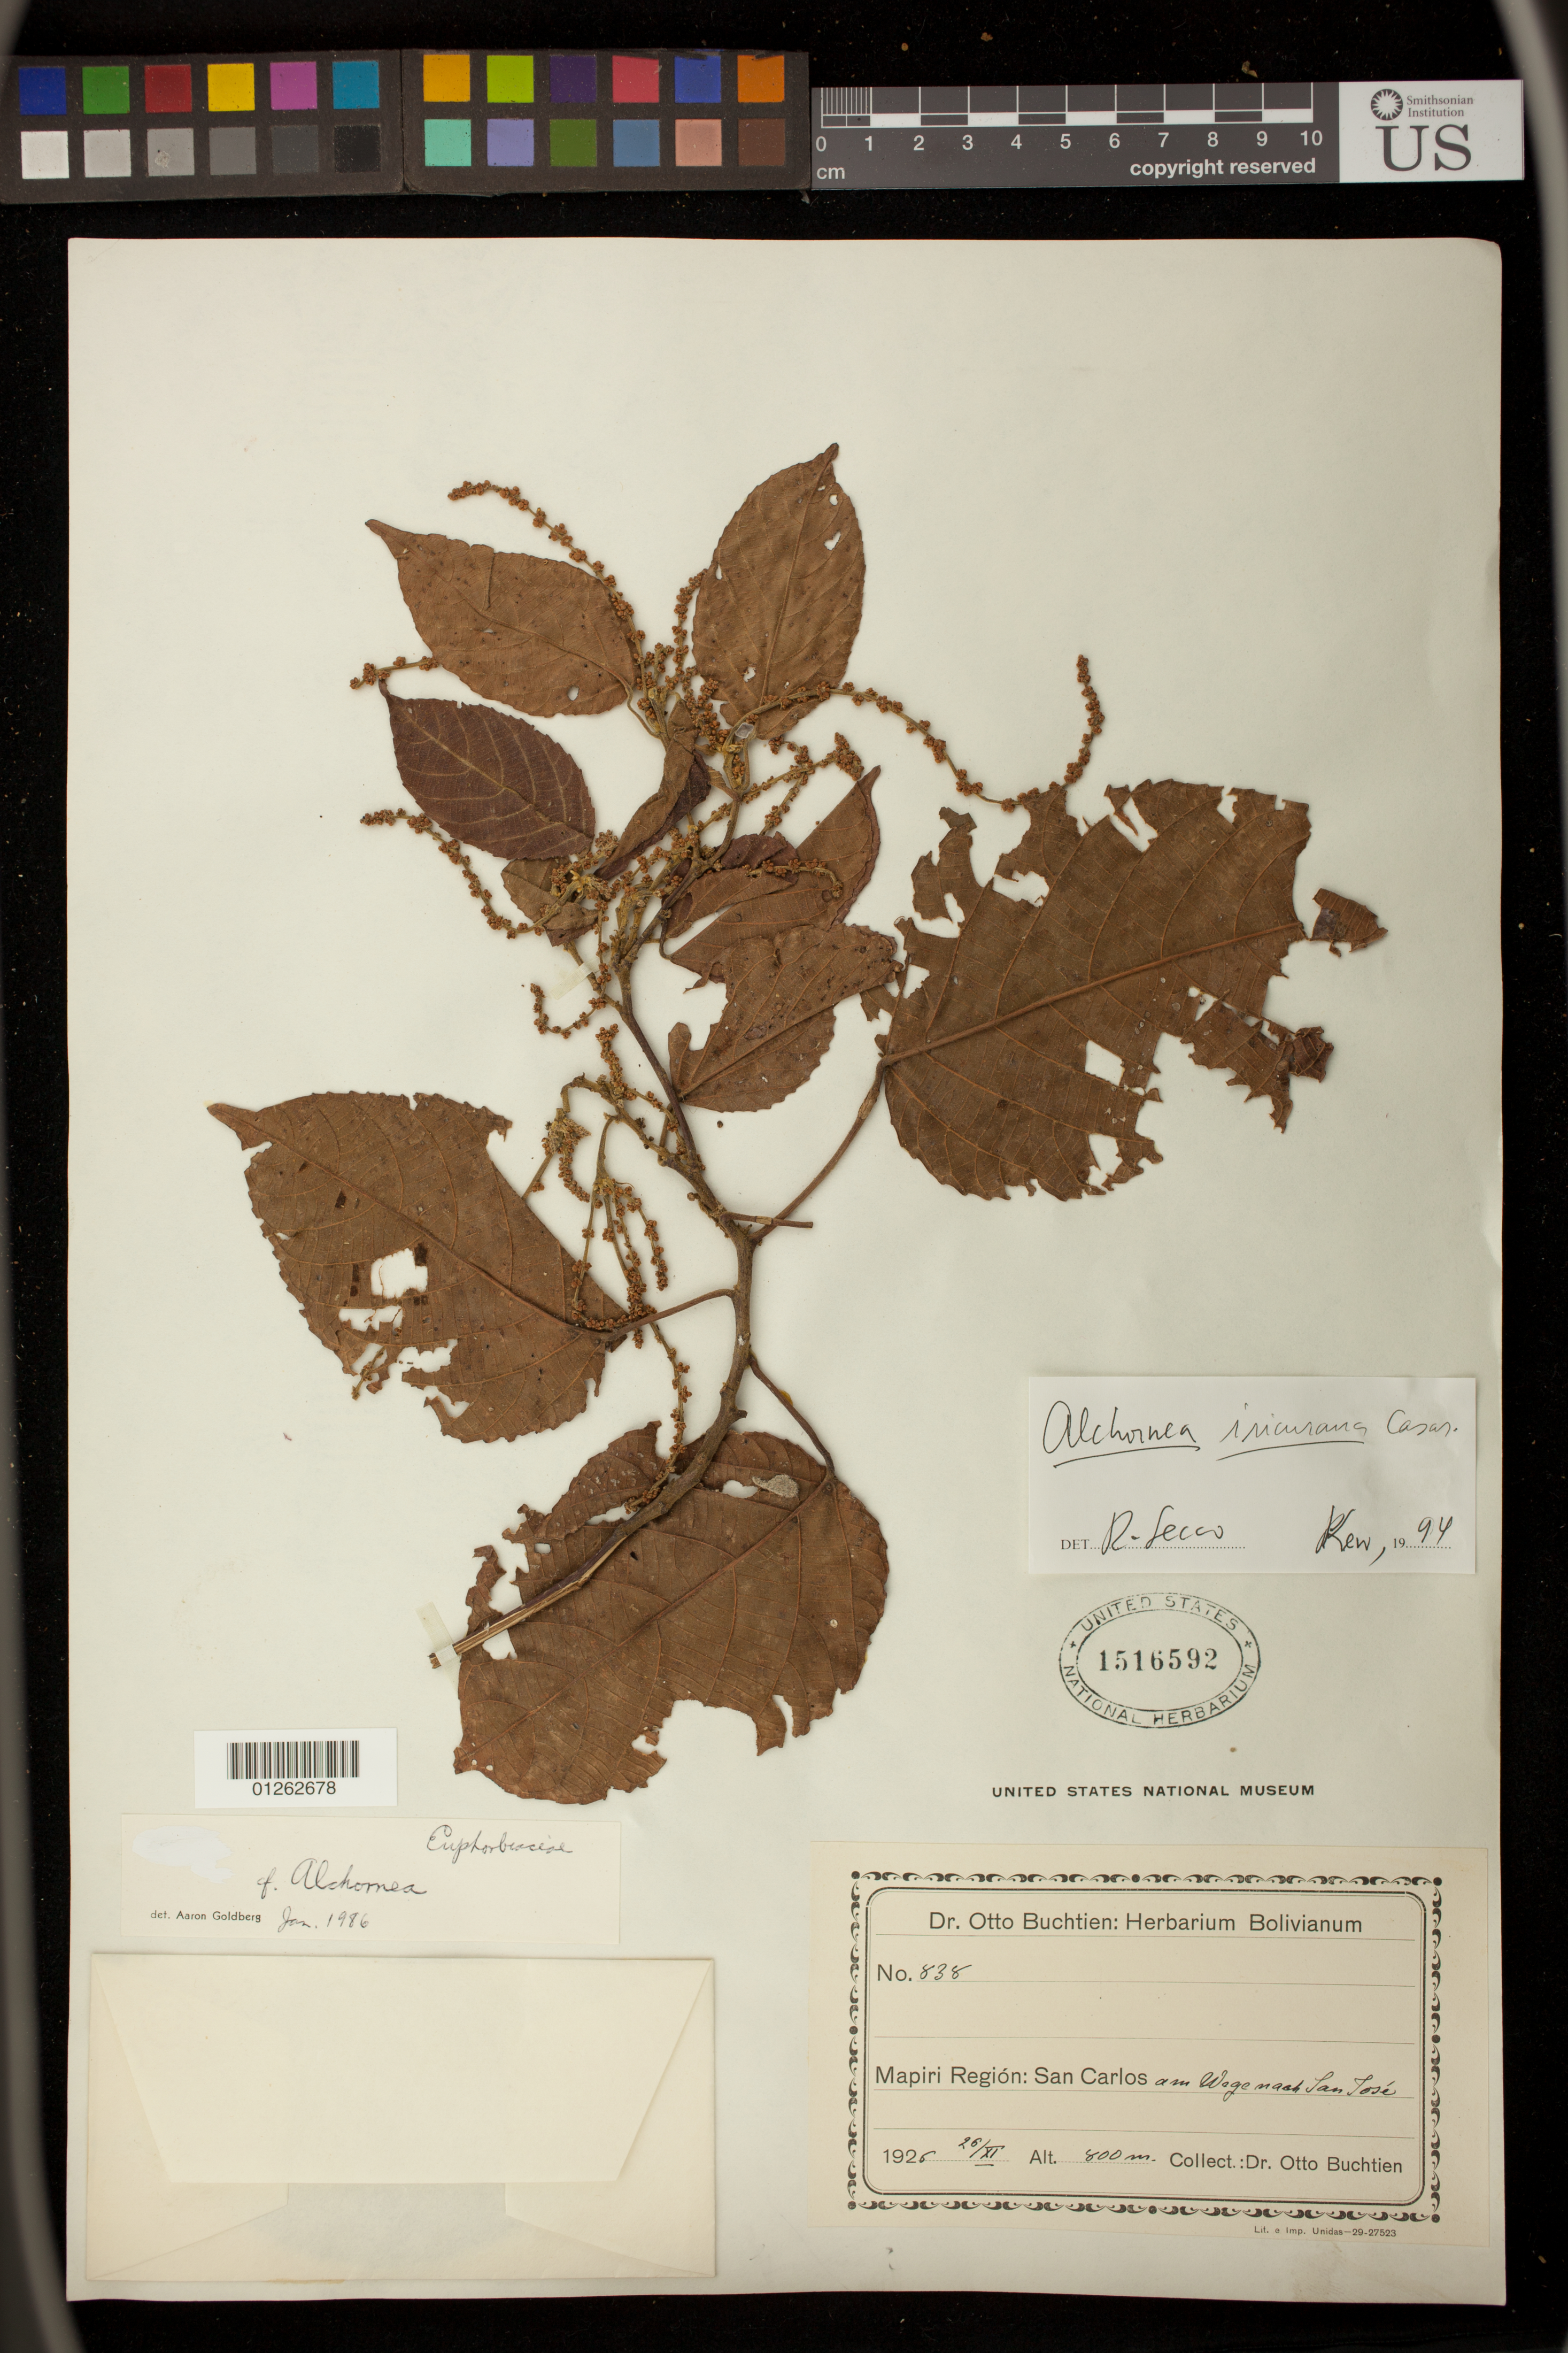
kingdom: Plantae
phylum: Tracheophyta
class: Magnoliopsida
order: Malpighiales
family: Euphorbiaceae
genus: Alchornea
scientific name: Alchornea glandulosa subsp. glandulosa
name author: Poepp.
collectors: O. Buchtien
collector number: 838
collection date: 1926-11-26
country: Bolivia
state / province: La Paz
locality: Mapiri Region: San Carlos, am Wege nach San Jose.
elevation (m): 800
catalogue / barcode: US 1516592